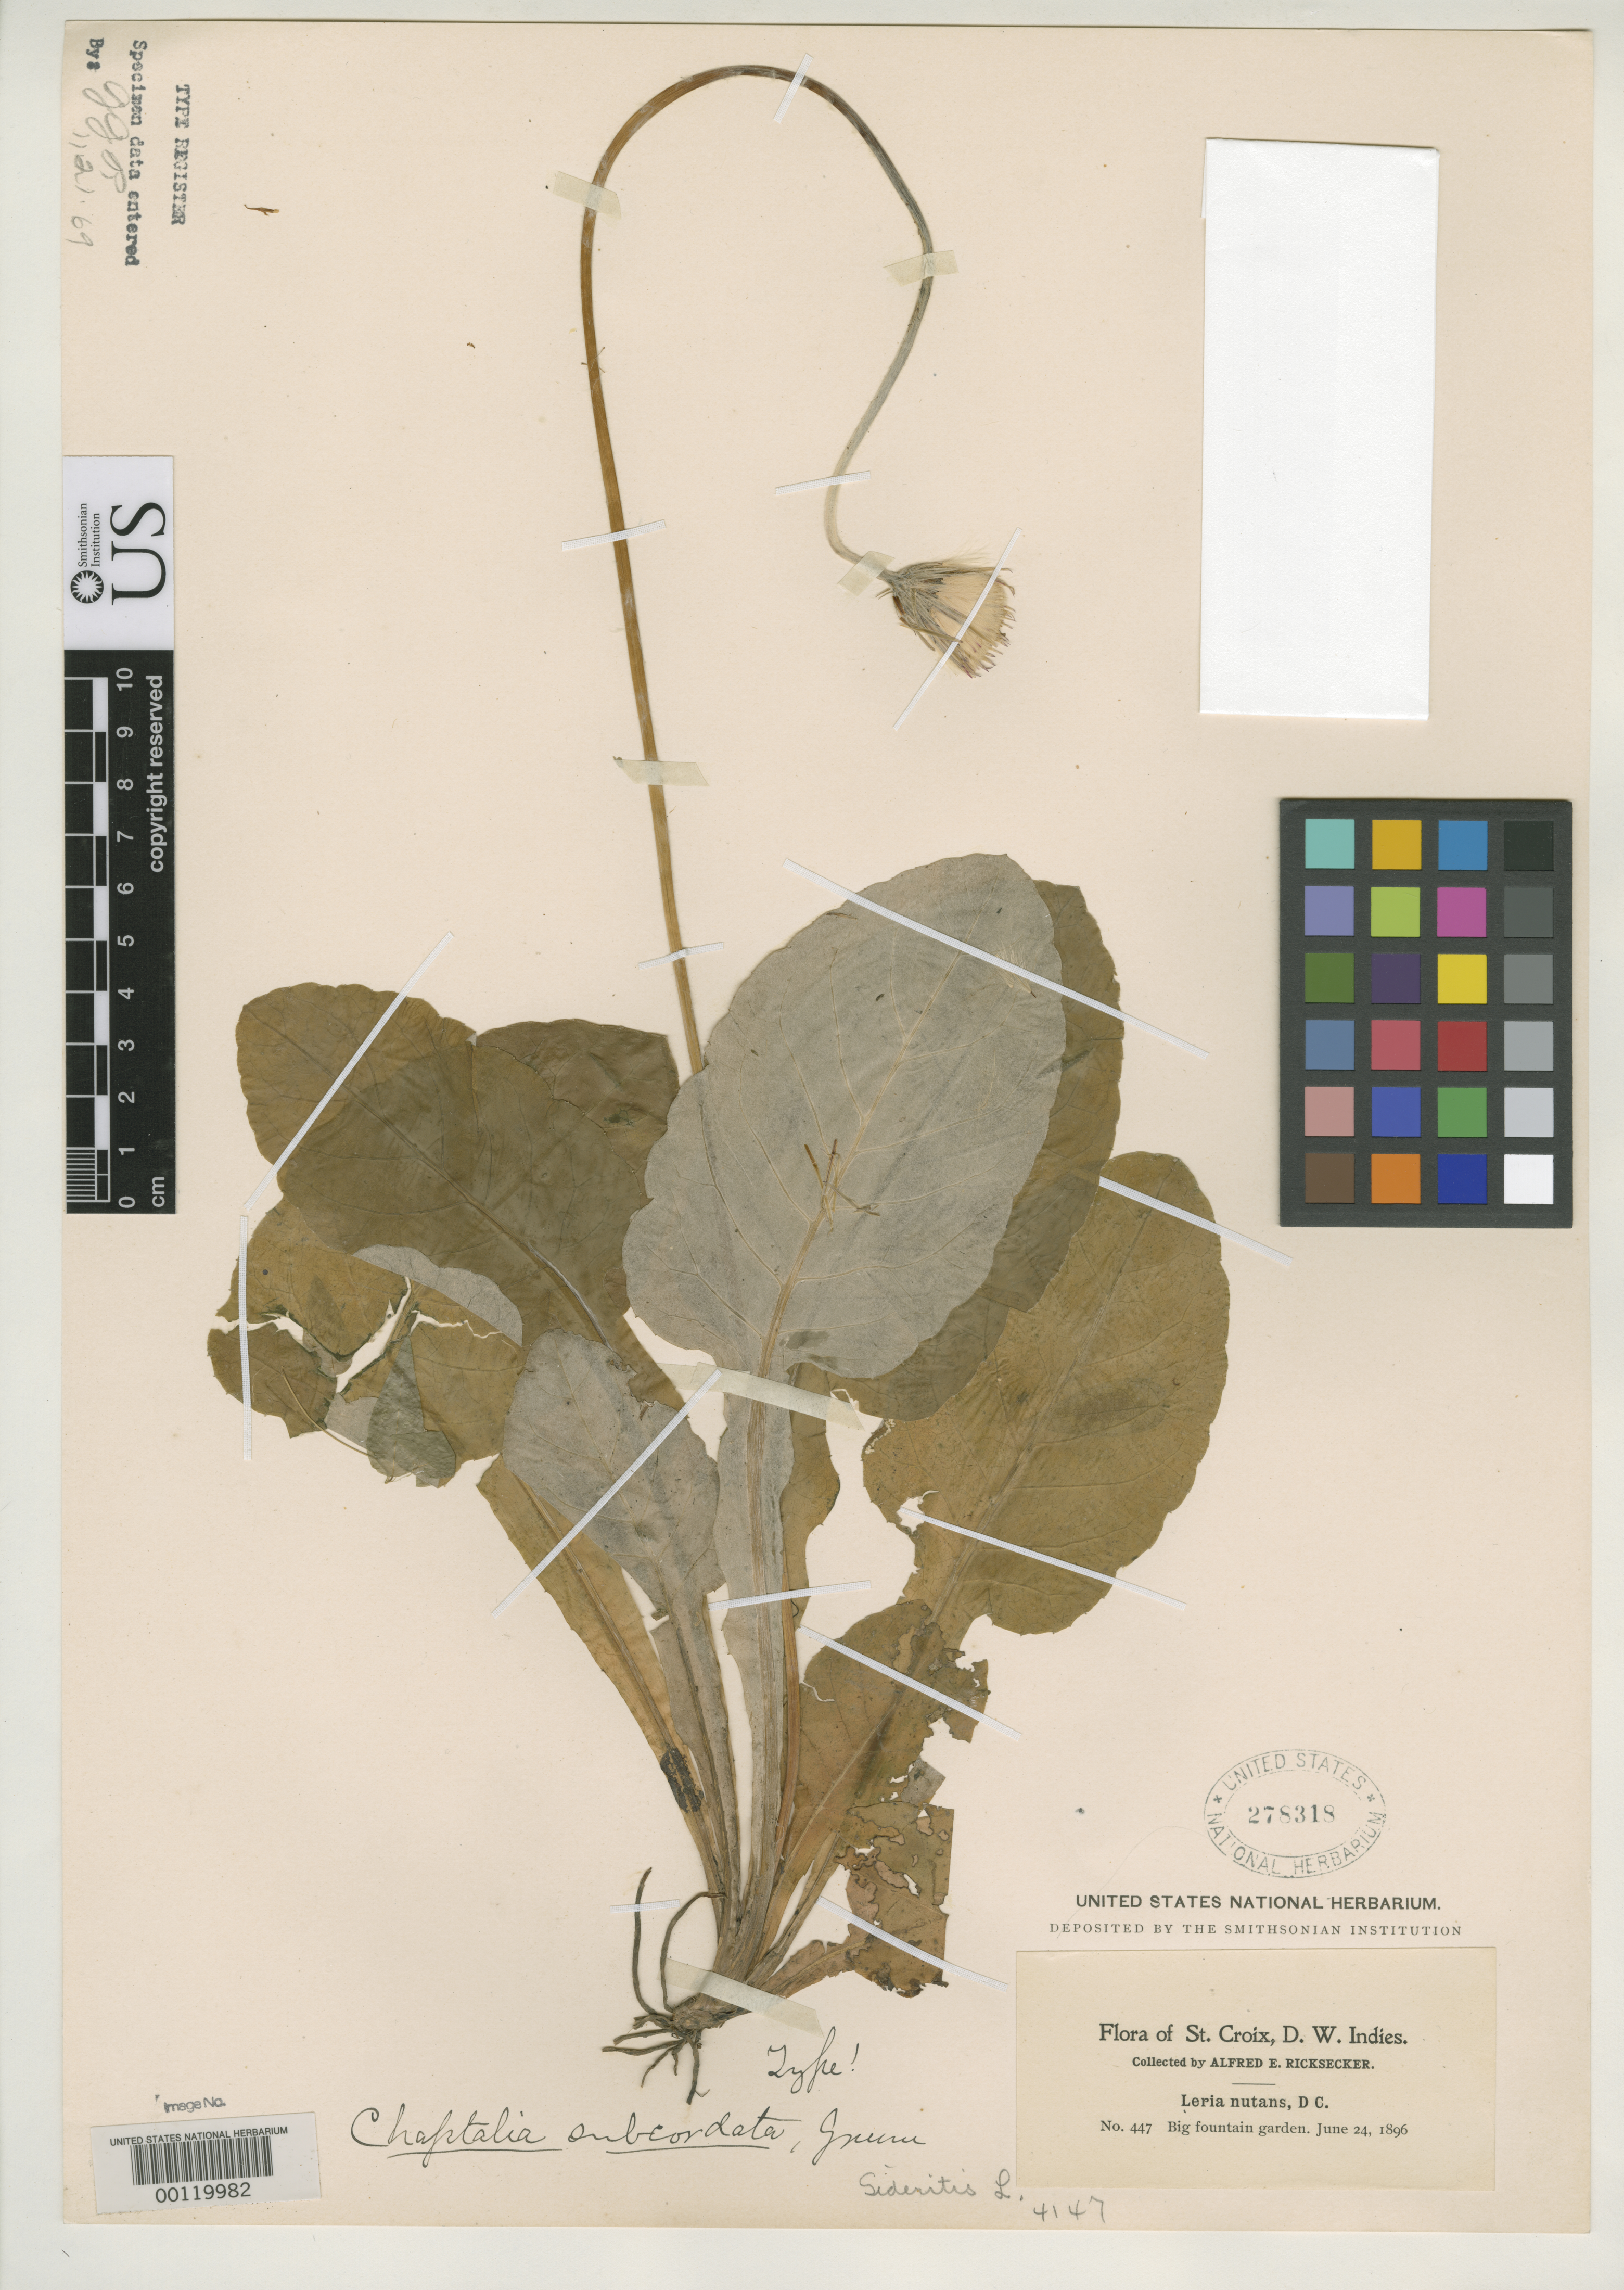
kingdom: Plantae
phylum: Tracheophyta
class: Magnoliopsida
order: Asterales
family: Asteraceae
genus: Chaptalia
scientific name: Chaptalia subcordata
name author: Greene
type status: Holotype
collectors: A. E. Ricksecker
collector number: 447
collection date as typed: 24 Jun 1896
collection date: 1896-06-24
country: U.S. Virgin Islands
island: St. Croix Island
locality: Big Fountain Garden.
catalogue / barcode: US 278318